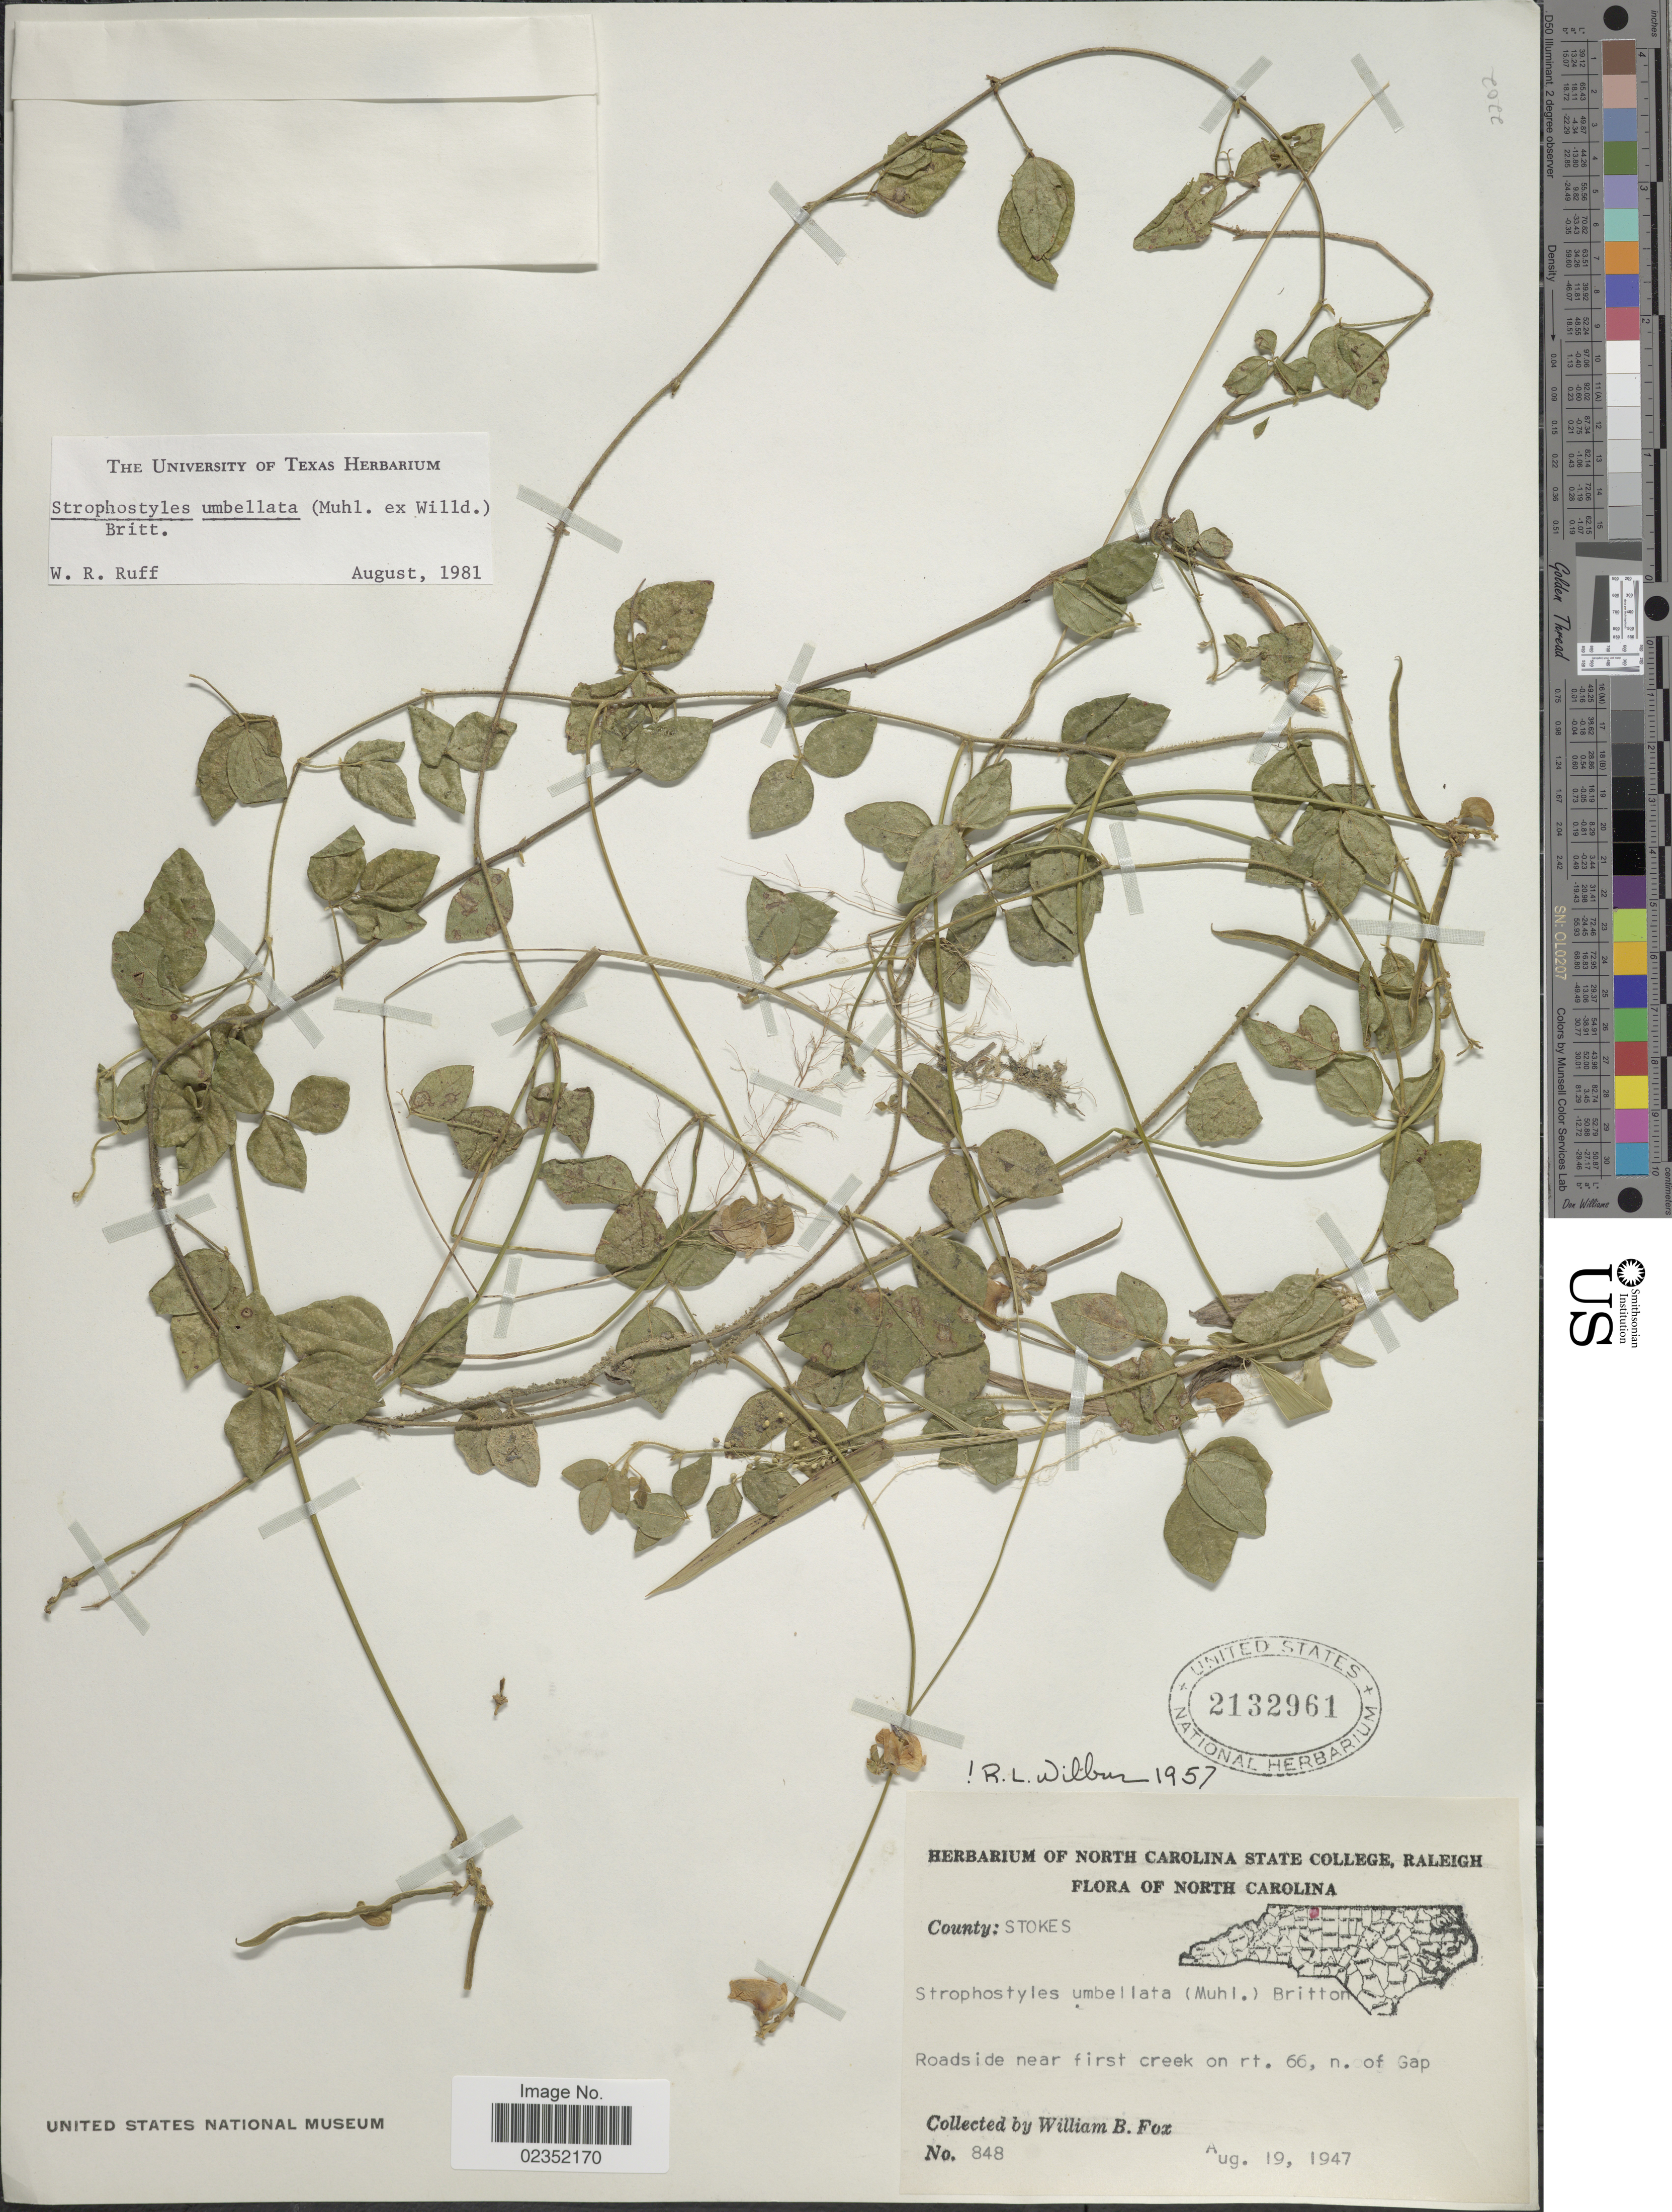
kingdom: Plantae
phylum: Tracheophyta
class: Magnoliopsida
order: Fabales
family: Fabaceae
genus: Strophostyles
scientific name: Strophostyles umbellata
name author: (Muhl. ex Willd.) Britton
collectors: W. B. Fox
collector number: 848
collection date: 1947-08-19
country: United States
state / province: North Carolina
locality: County: Stokes. Roadside near first creek on rt. 66, n. of Gap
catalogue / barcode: US 2132961